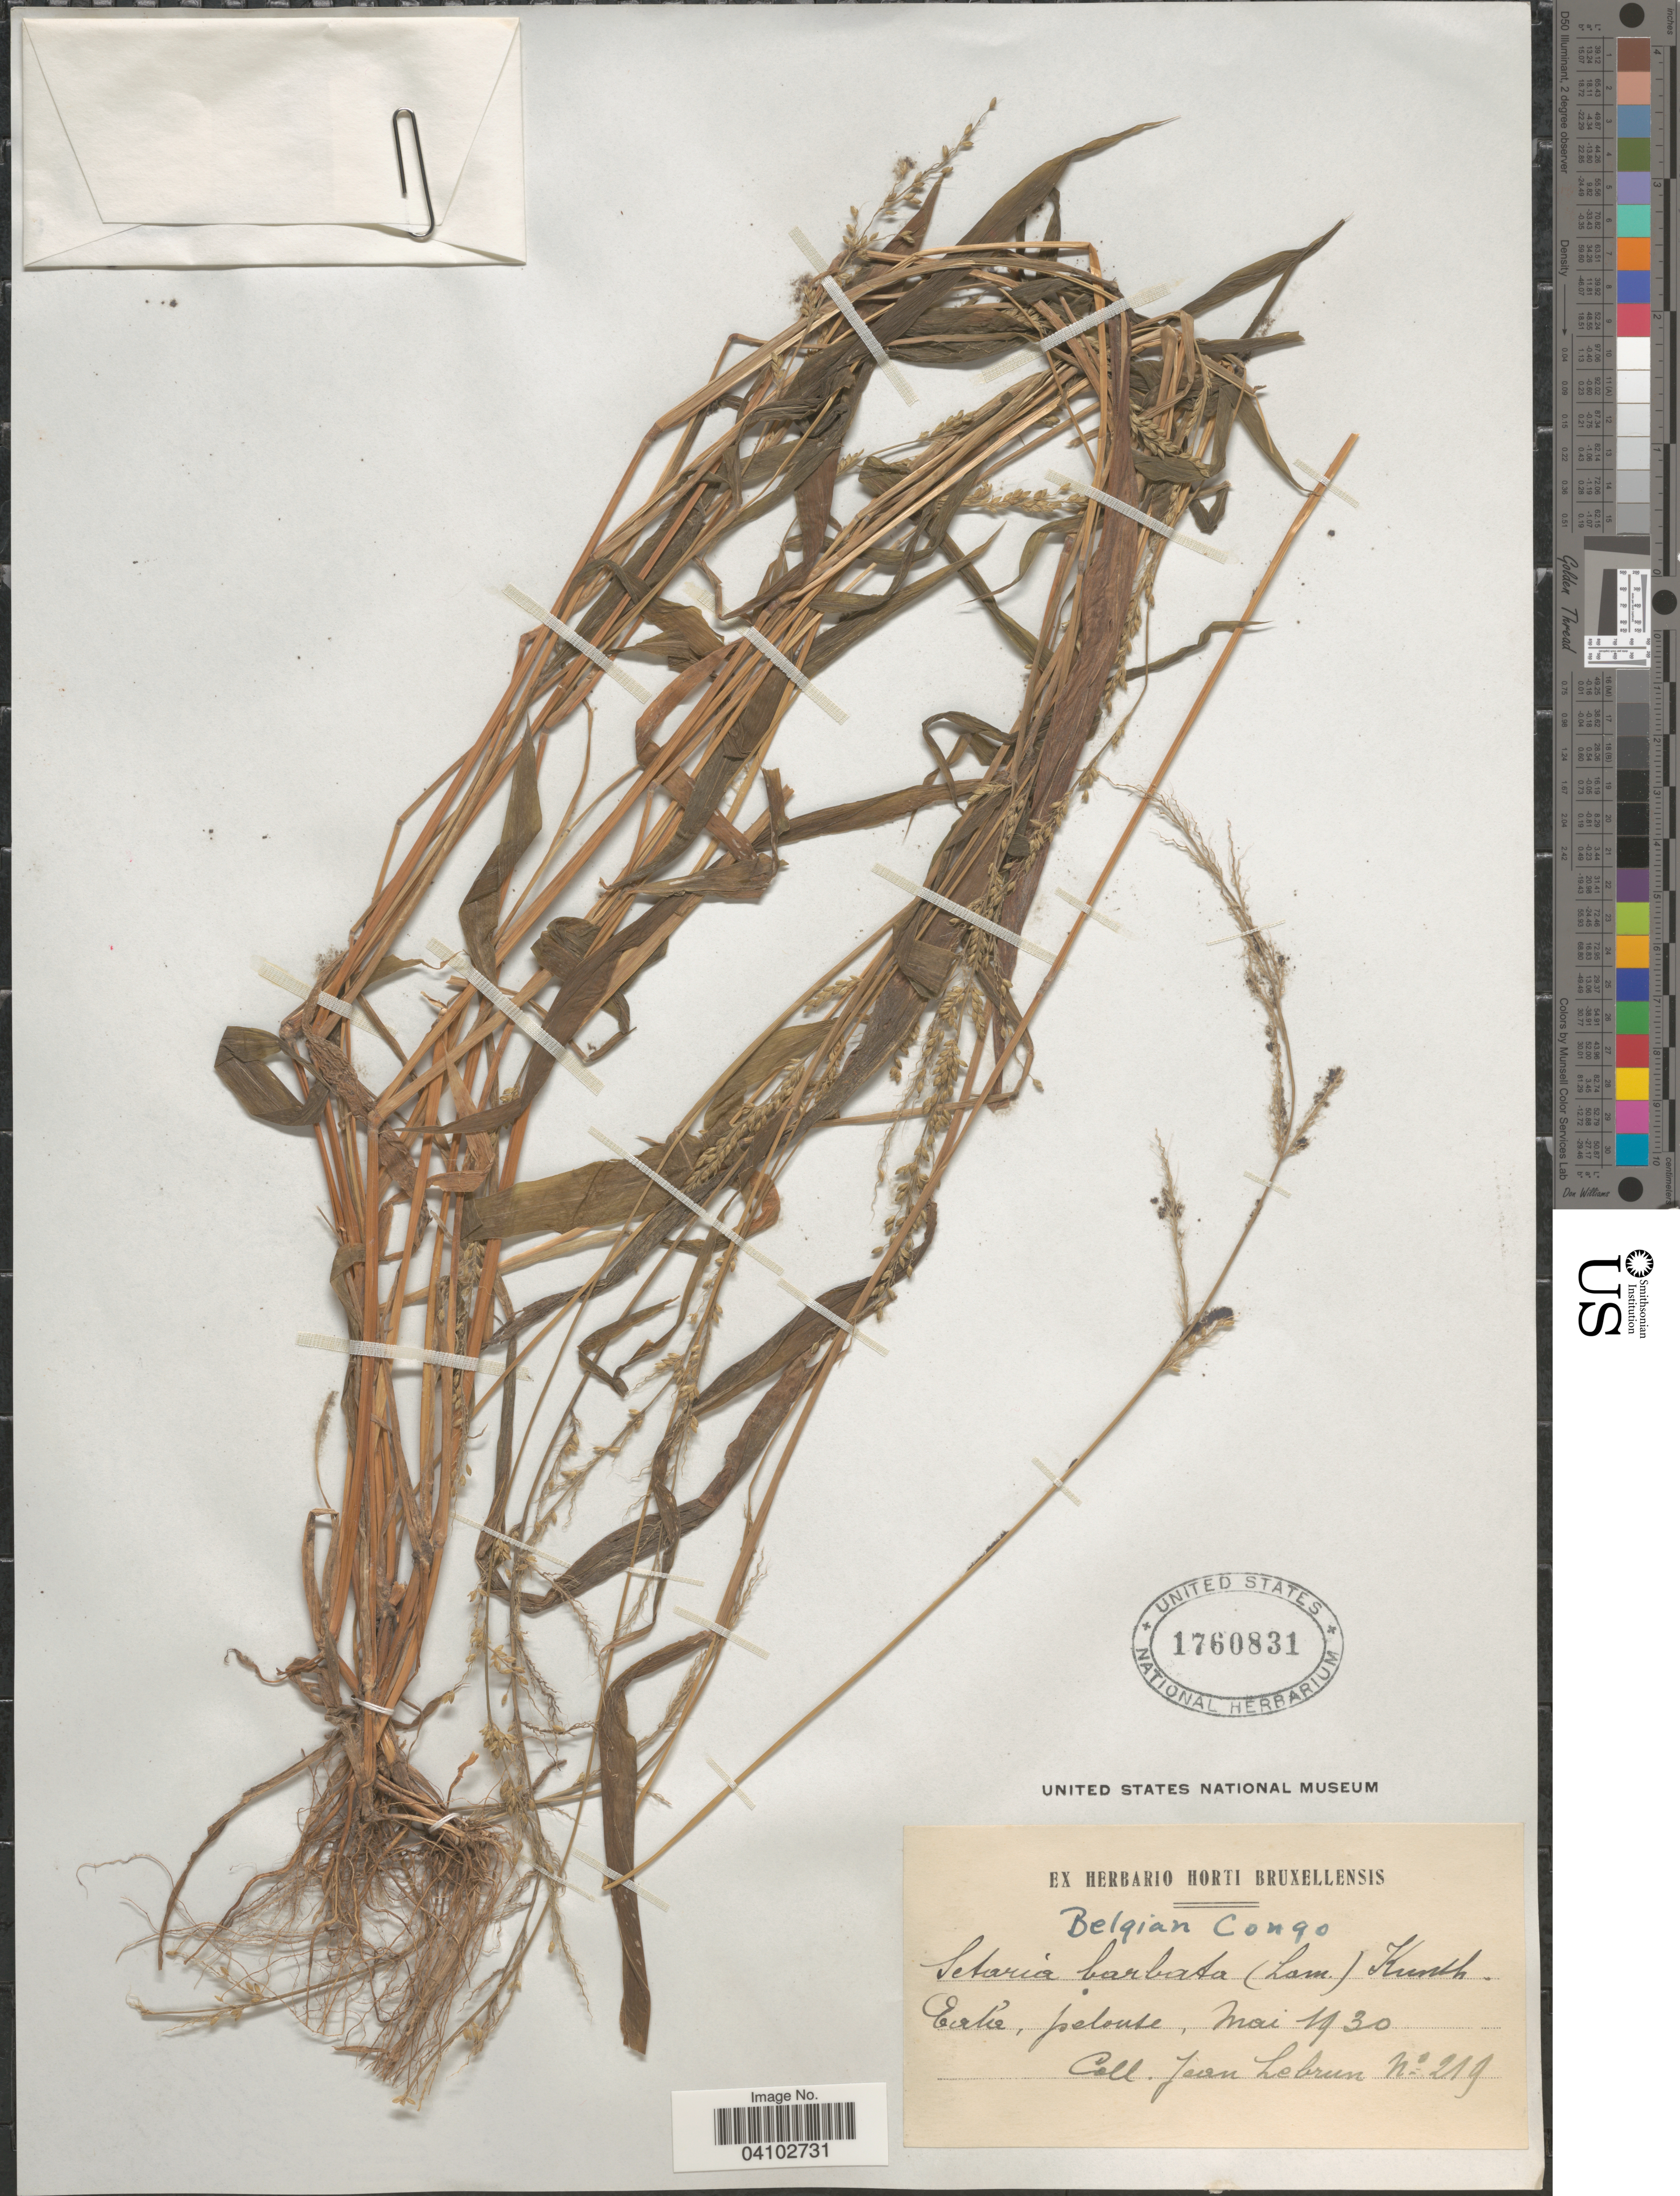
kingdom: Plantae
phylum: Tracheophyta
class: Liliopsida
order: Poales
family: Poaceae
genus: Setaria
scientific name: Setaria barbata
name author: (Lam.) Kunth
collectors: J. A. Lebrun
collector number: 219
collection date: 1930-05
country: Congo, Democratic Republic of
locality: Belgian Congo. Eala.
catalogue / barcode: US 1760831